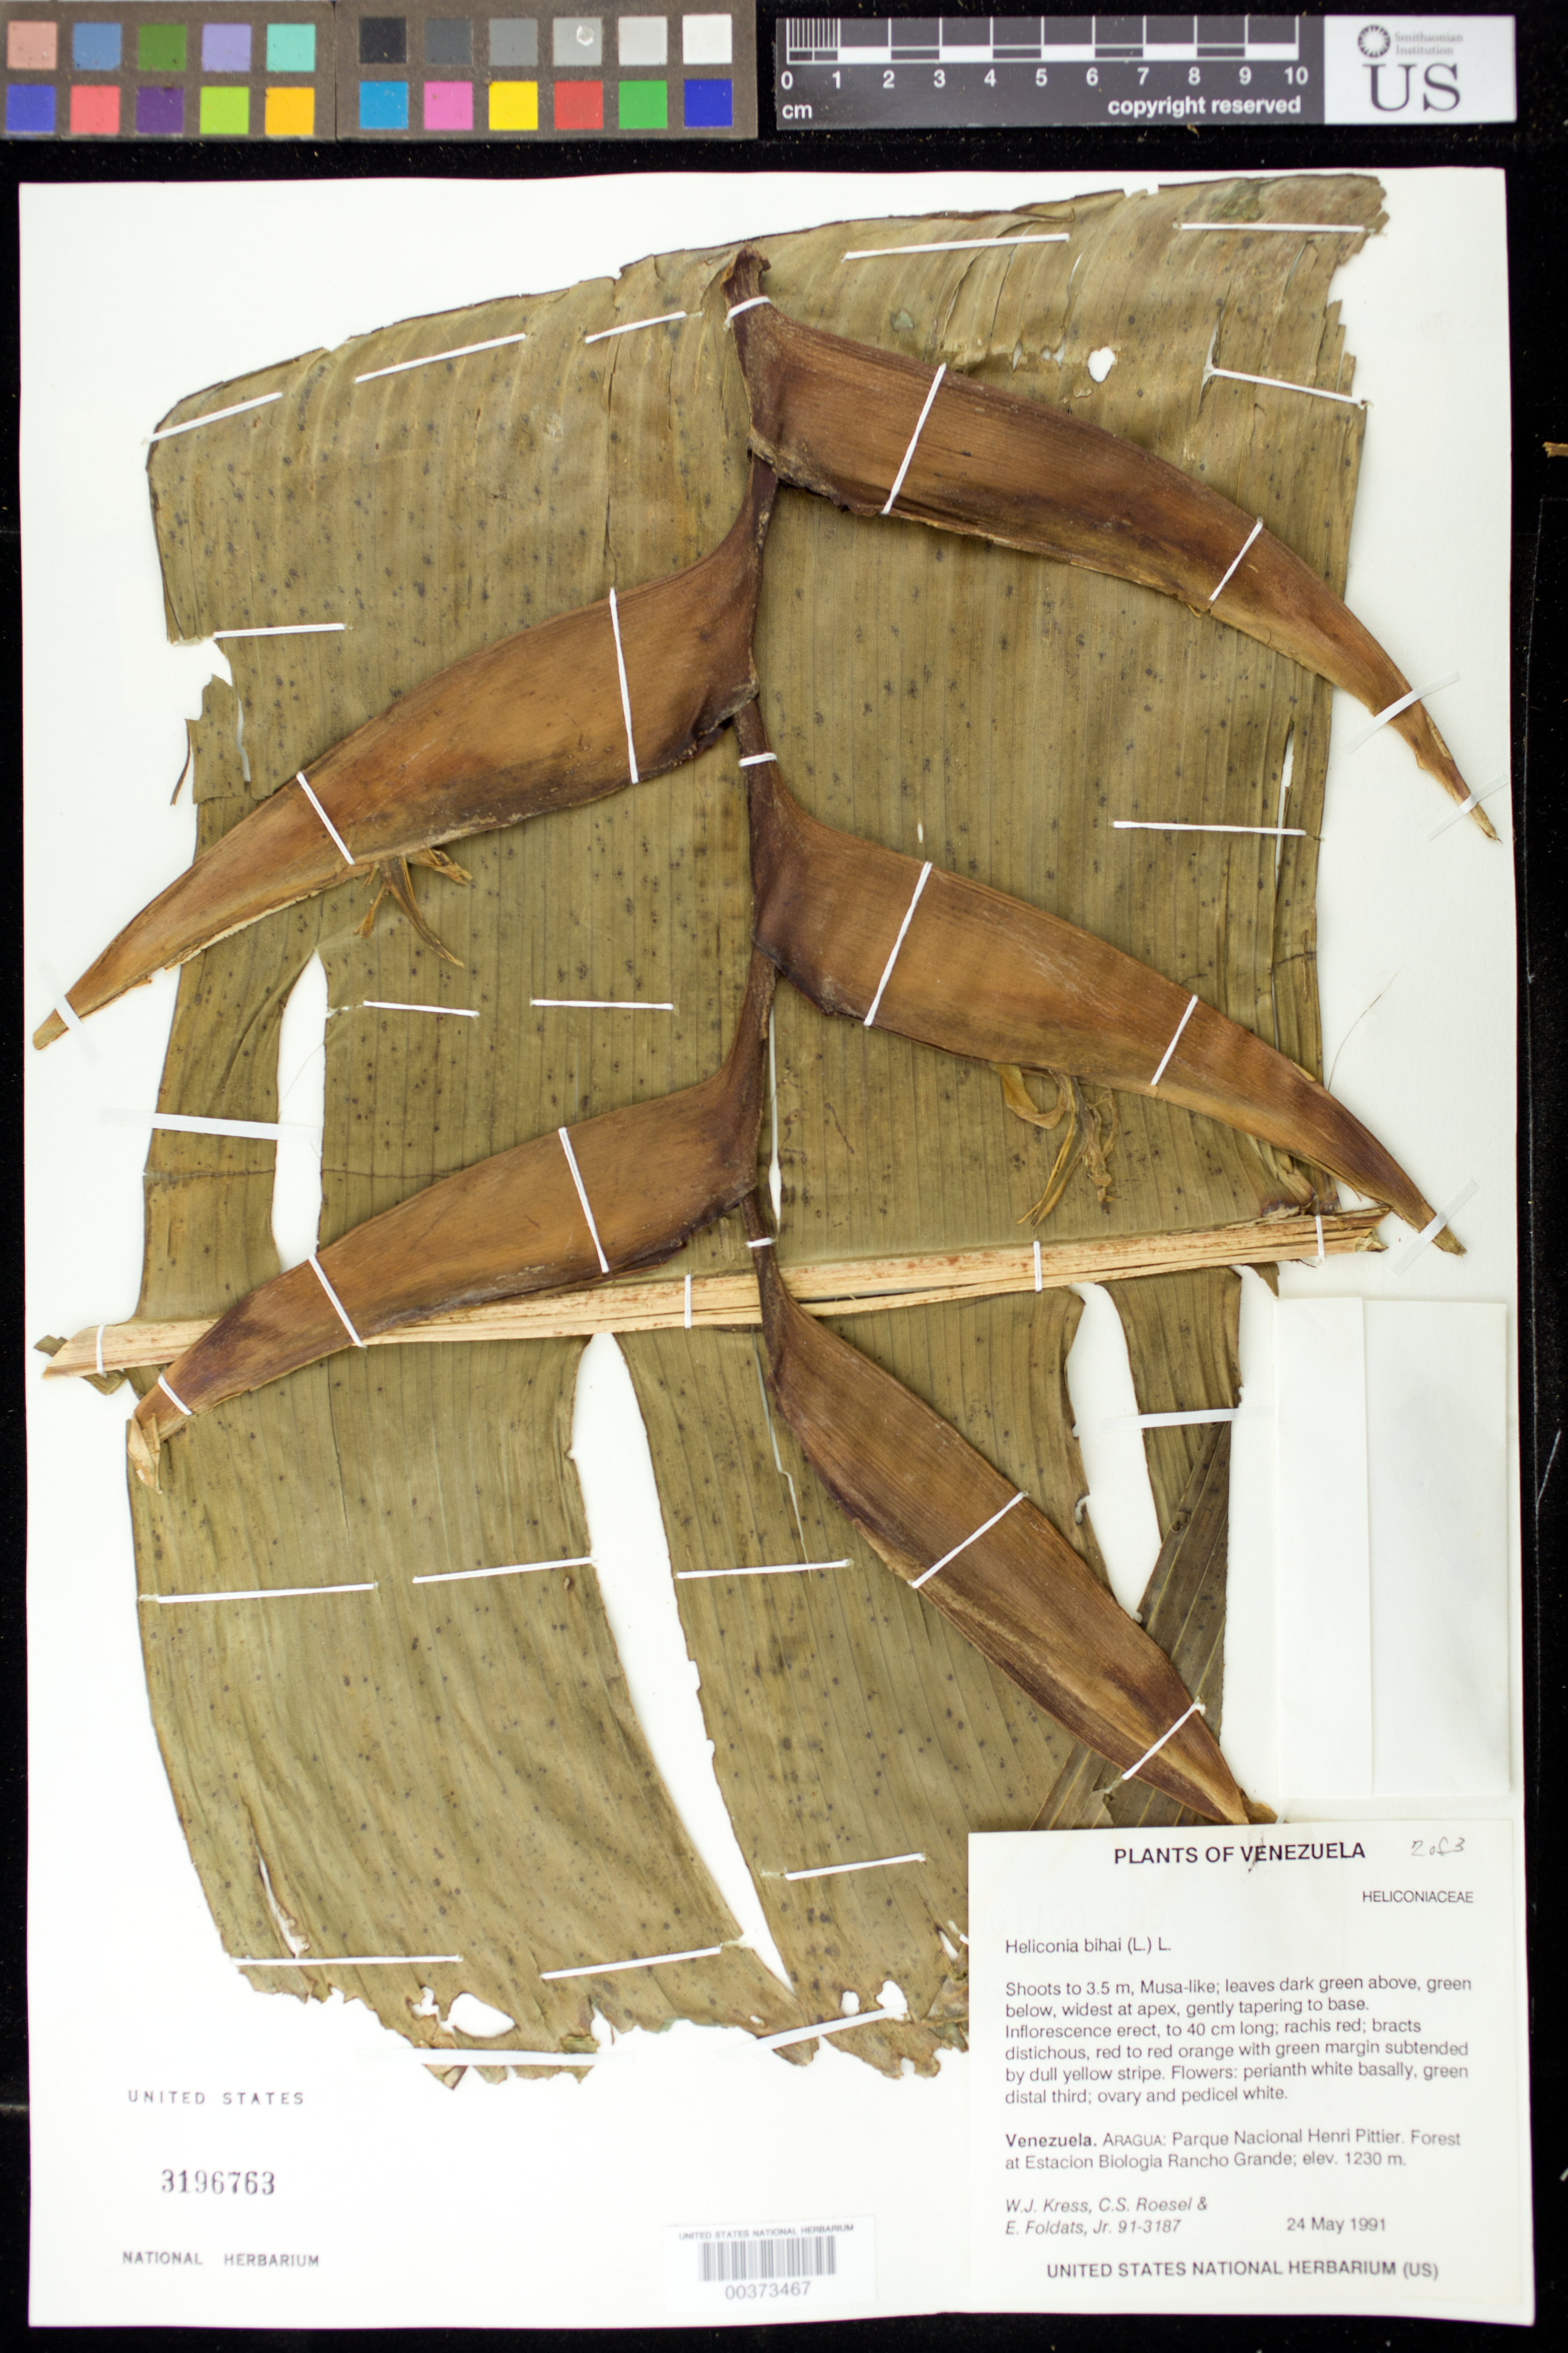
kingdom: Plantae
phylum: Tracheophyta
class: Liliopsida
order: Zingiberales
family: Heliconiaceae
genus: Heliconia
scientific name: Heliconia bihai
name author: (L.) L.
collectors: W. J. Kress, C. S. Roesel & E. Foldats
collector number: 91-3187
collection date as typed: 24 May 1991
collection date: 1991-05-24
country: Venezuela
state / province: Aragua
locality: Parque nacional henri pittier; forest at estacion biologia rancho grande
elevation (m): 1230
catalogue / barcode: US 3196763